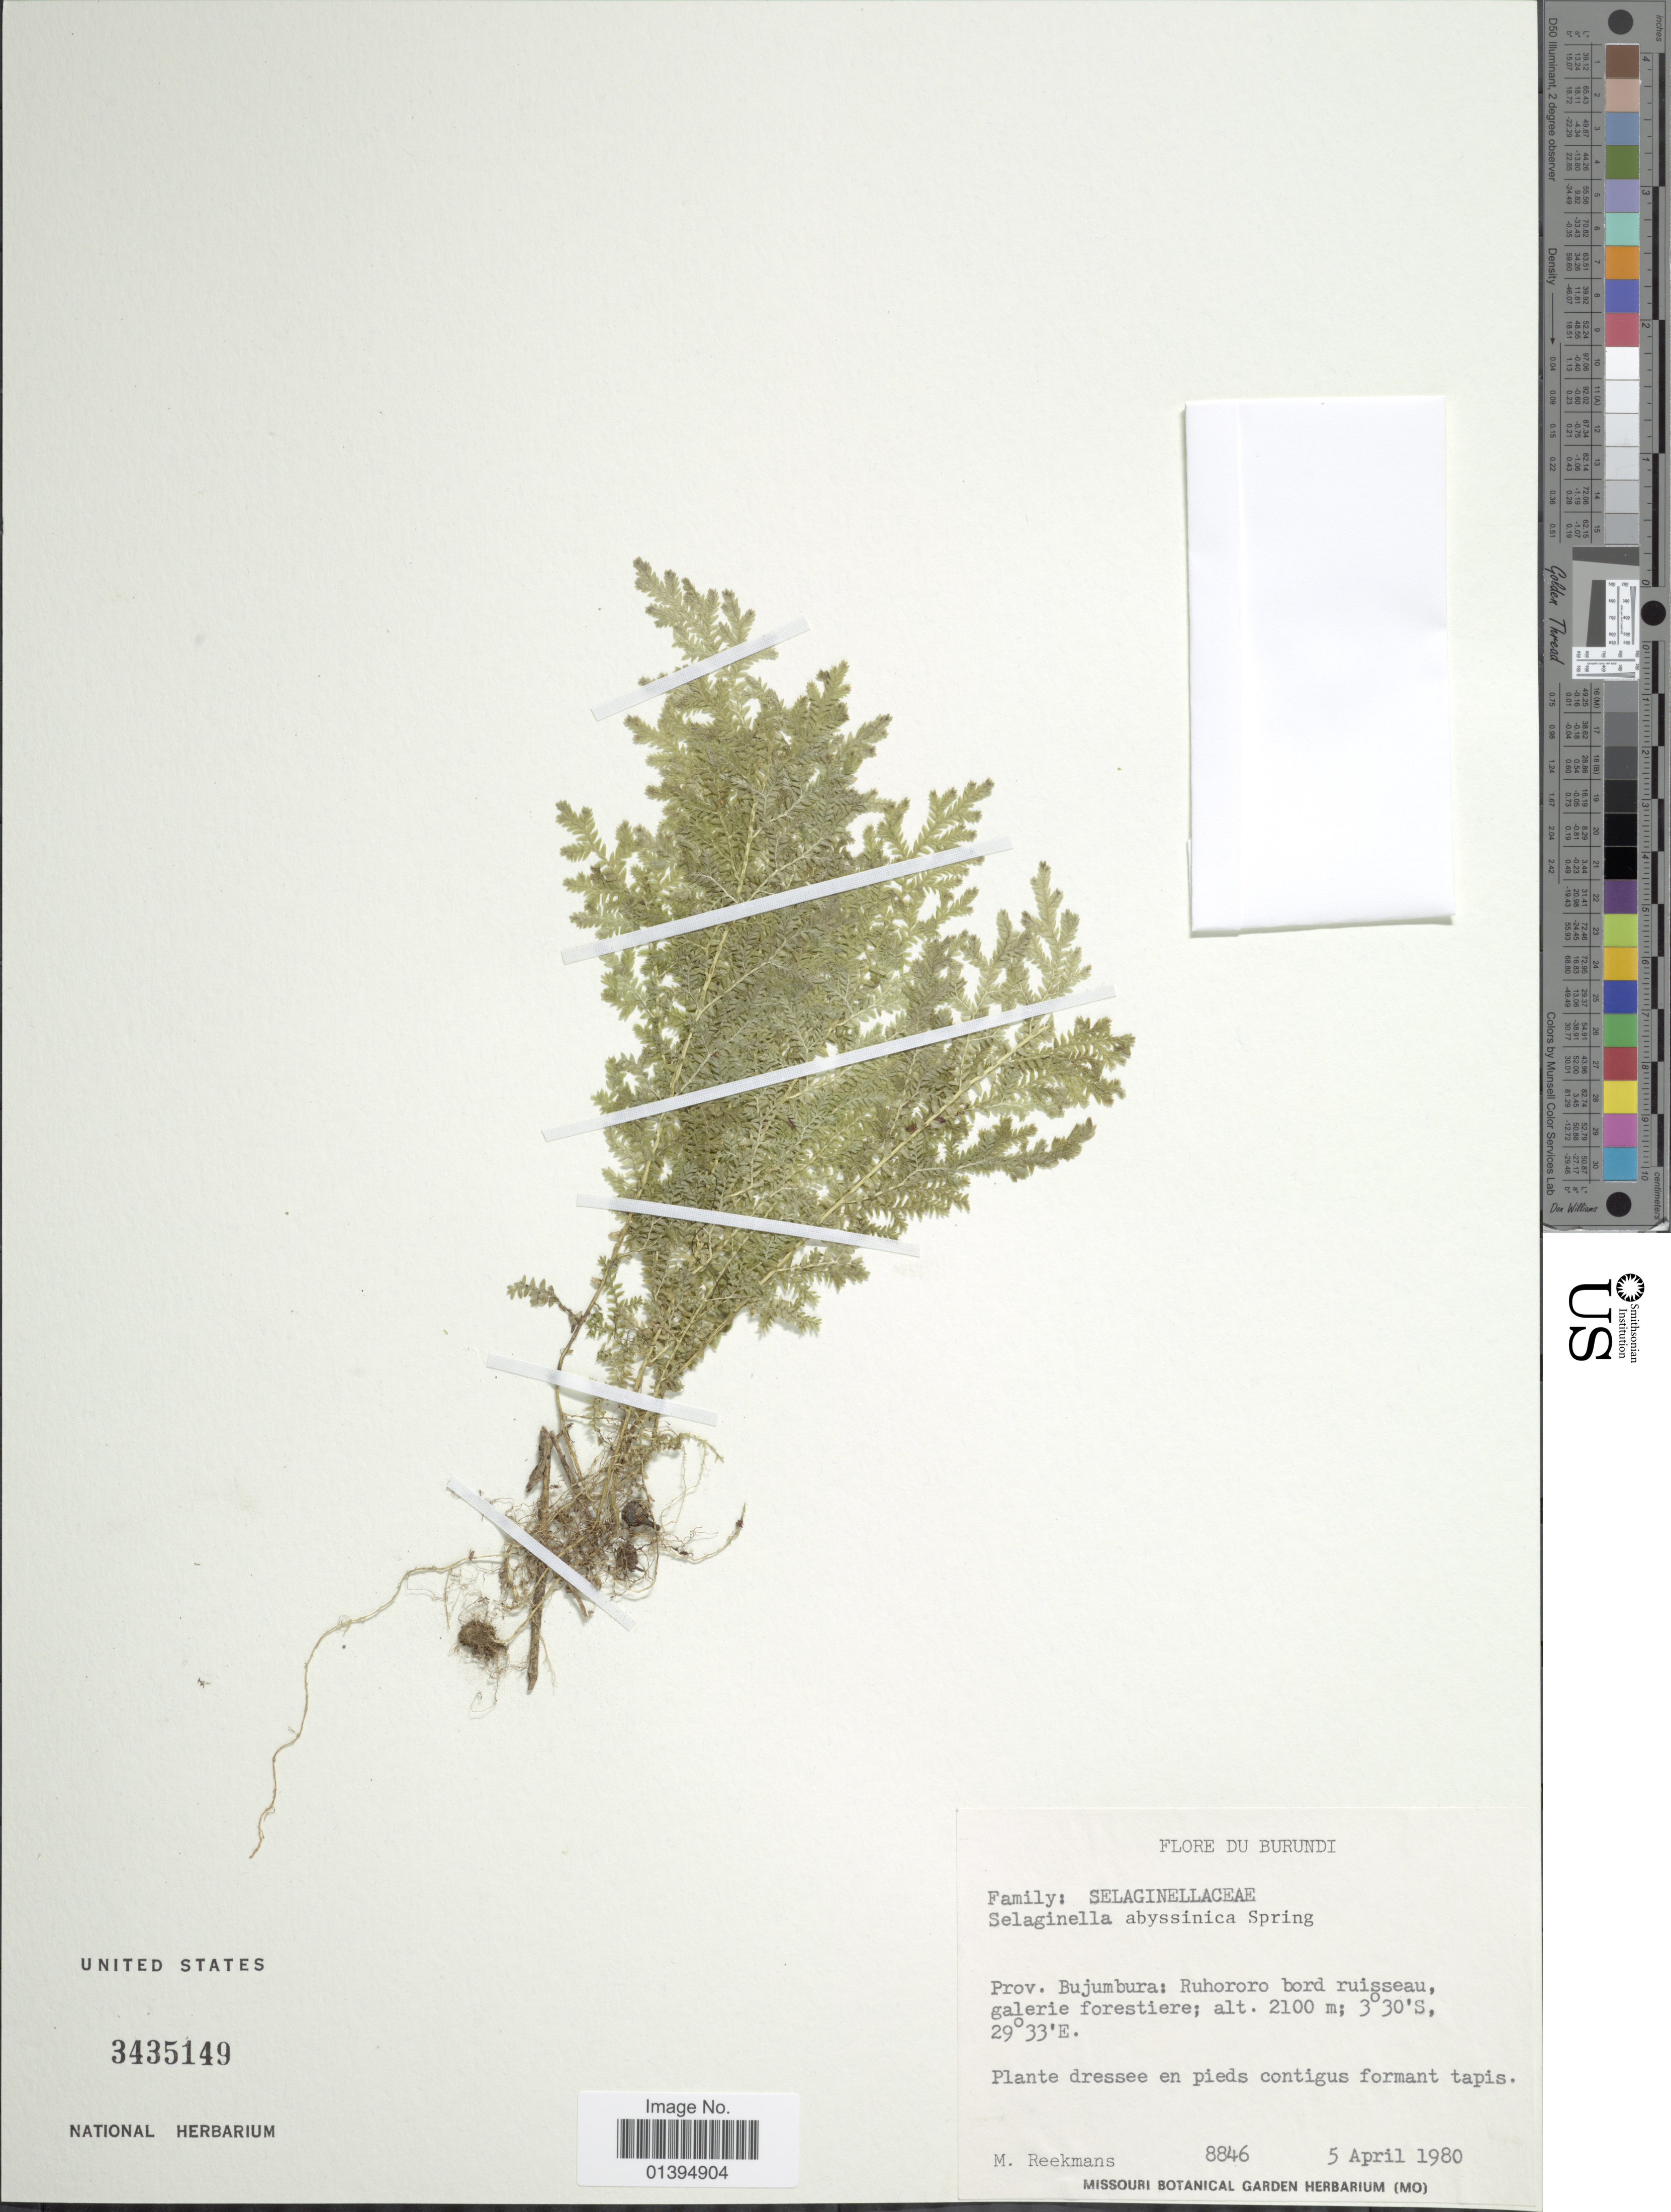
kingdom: Plantae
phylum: Tracheophyta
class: Lycopodiopsida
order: Selaginellales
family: Selaginellaceae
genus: Selaginella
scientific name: Selaginella abyssinica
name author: Spring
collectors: M. Reekmans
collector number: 8846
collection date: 1980-04-05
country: Burundi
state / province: Bujumura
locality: Ruhororo bord ruisseau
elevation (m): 2100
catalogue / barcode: US 3435149